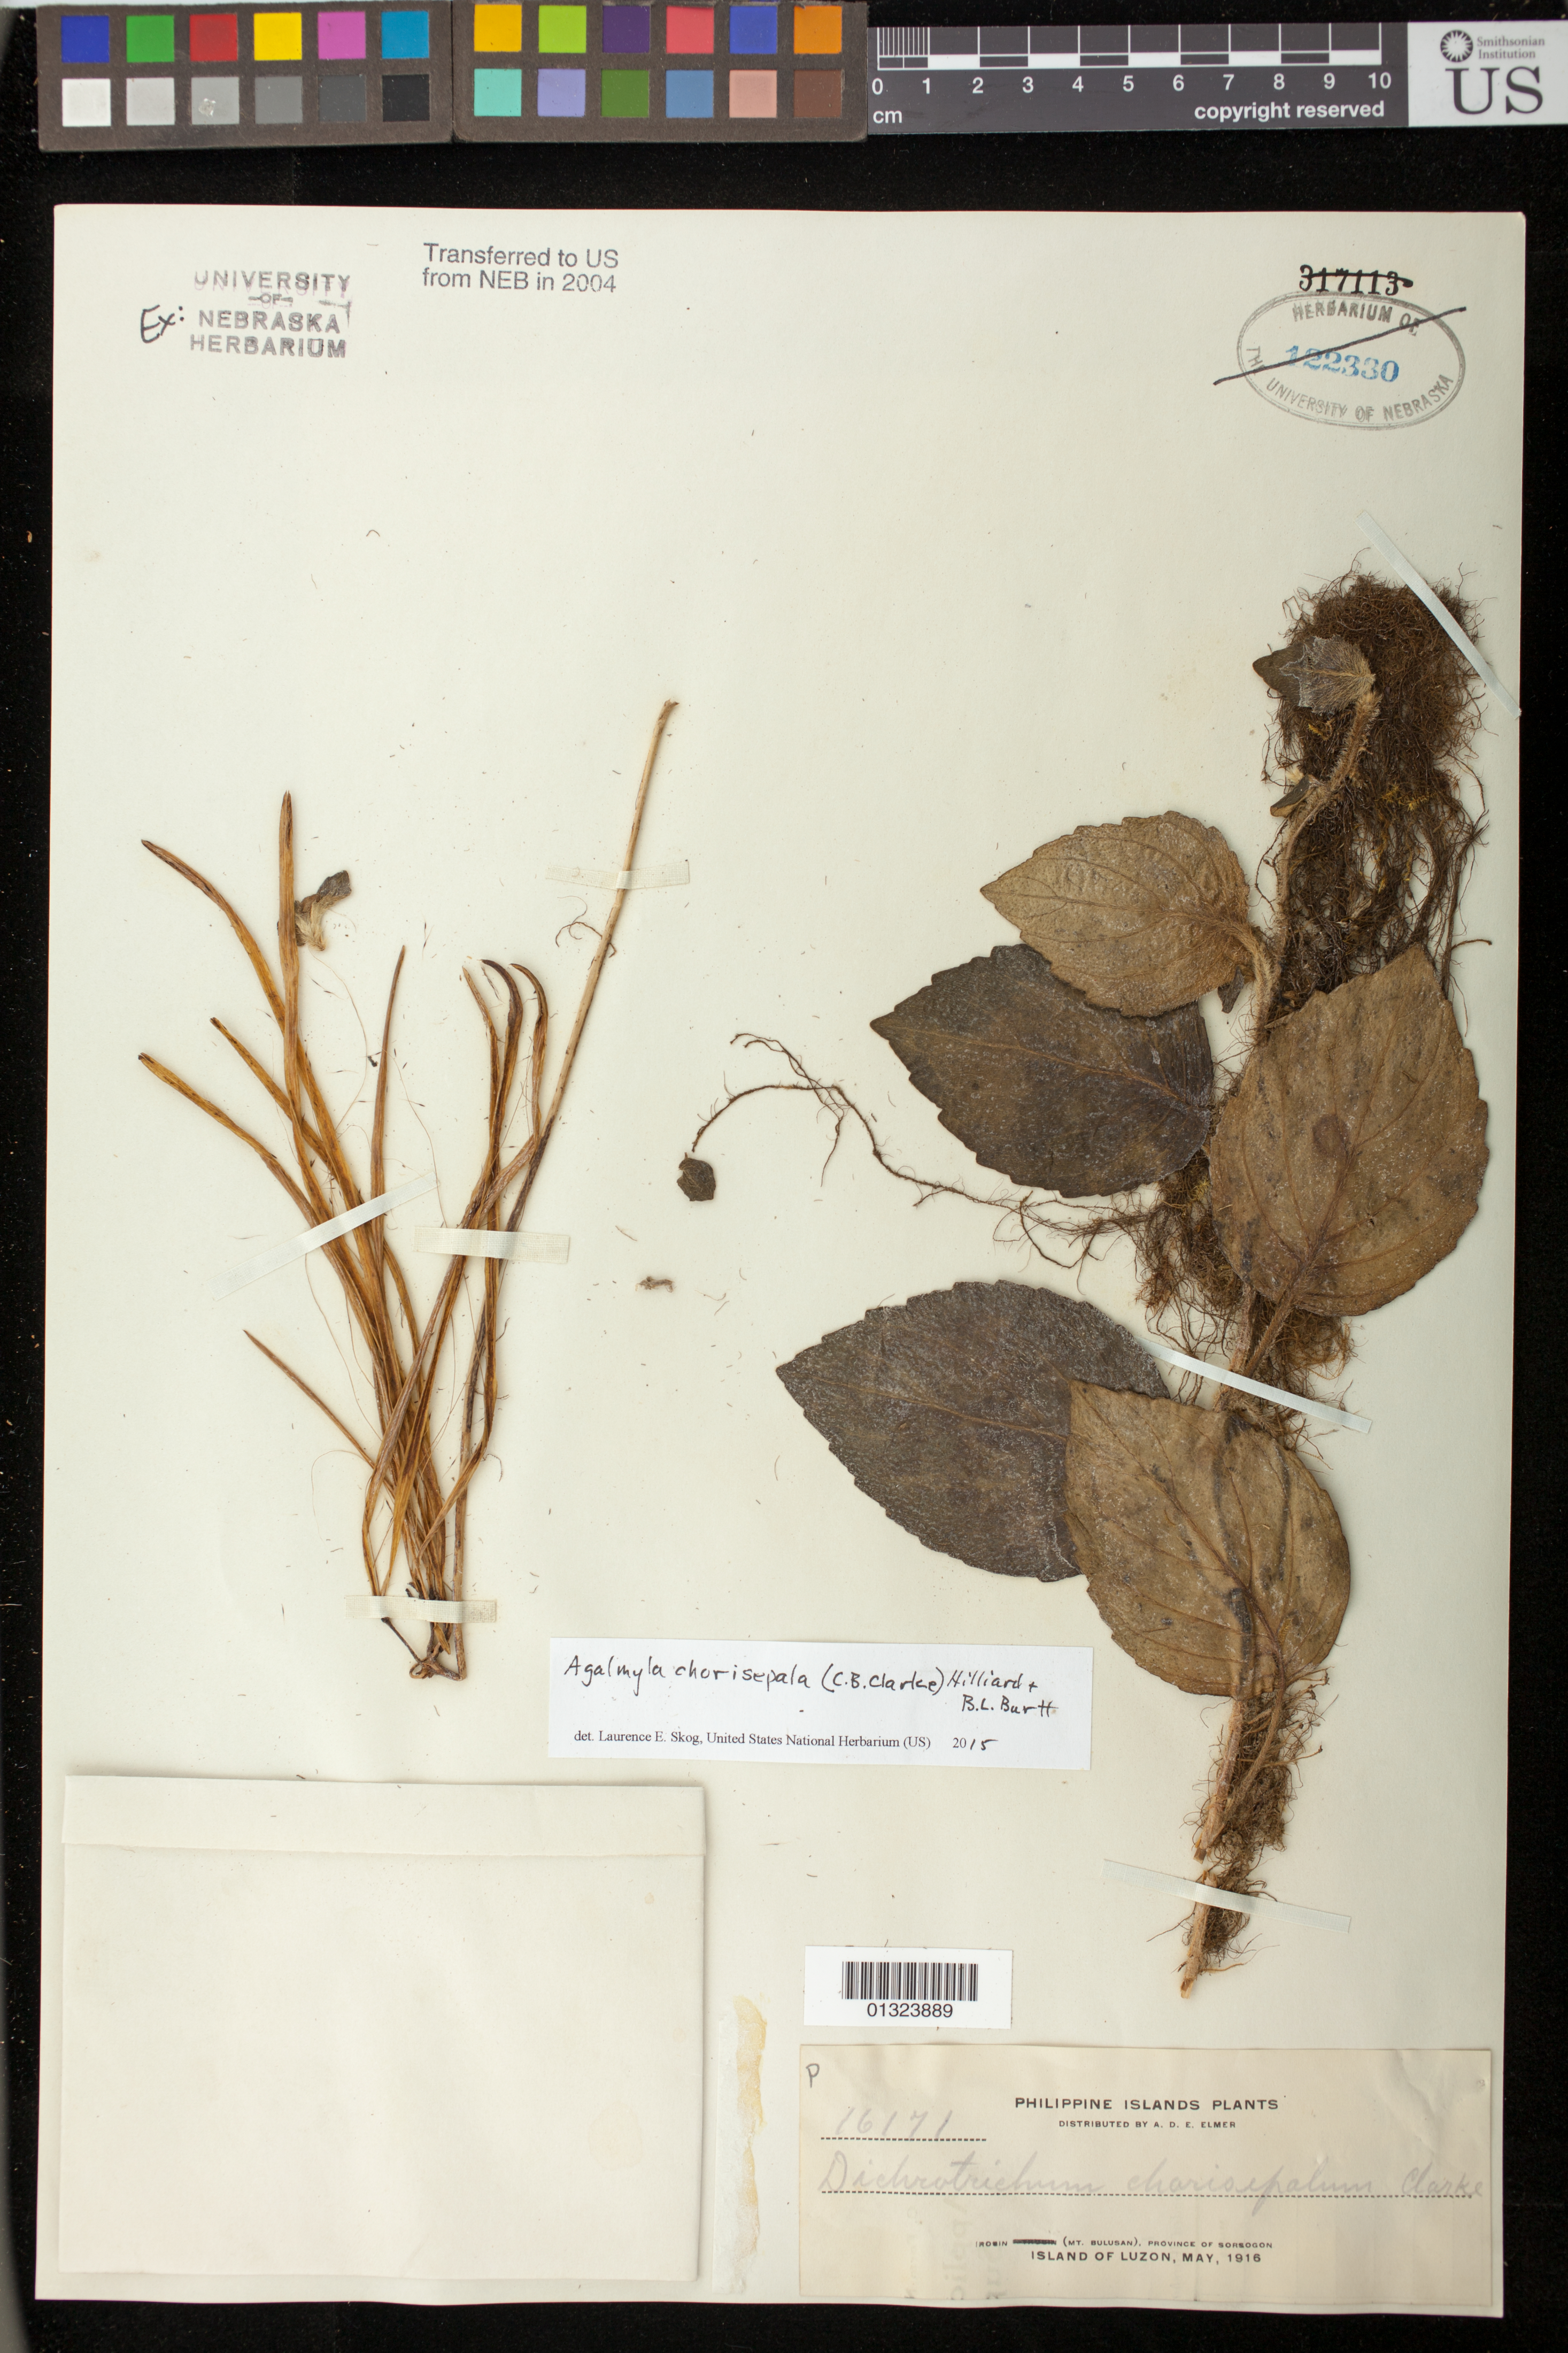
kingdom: Plantae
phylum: Tracheophyta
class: Magnoliopsida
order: Lamiales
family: Gesneriaceae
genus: Agalmyla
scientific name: Agalmyla chorisepala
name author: (C.B. Clarke) Hilliard & B.L. Burtt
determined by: Skog, Laurence E.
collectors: A. D. E. Elmer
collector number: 16171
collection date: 1916-05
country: Philippines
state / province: Bicol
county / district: Sorsogon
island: Luzon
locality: Irosin (Mt. Sulusan)